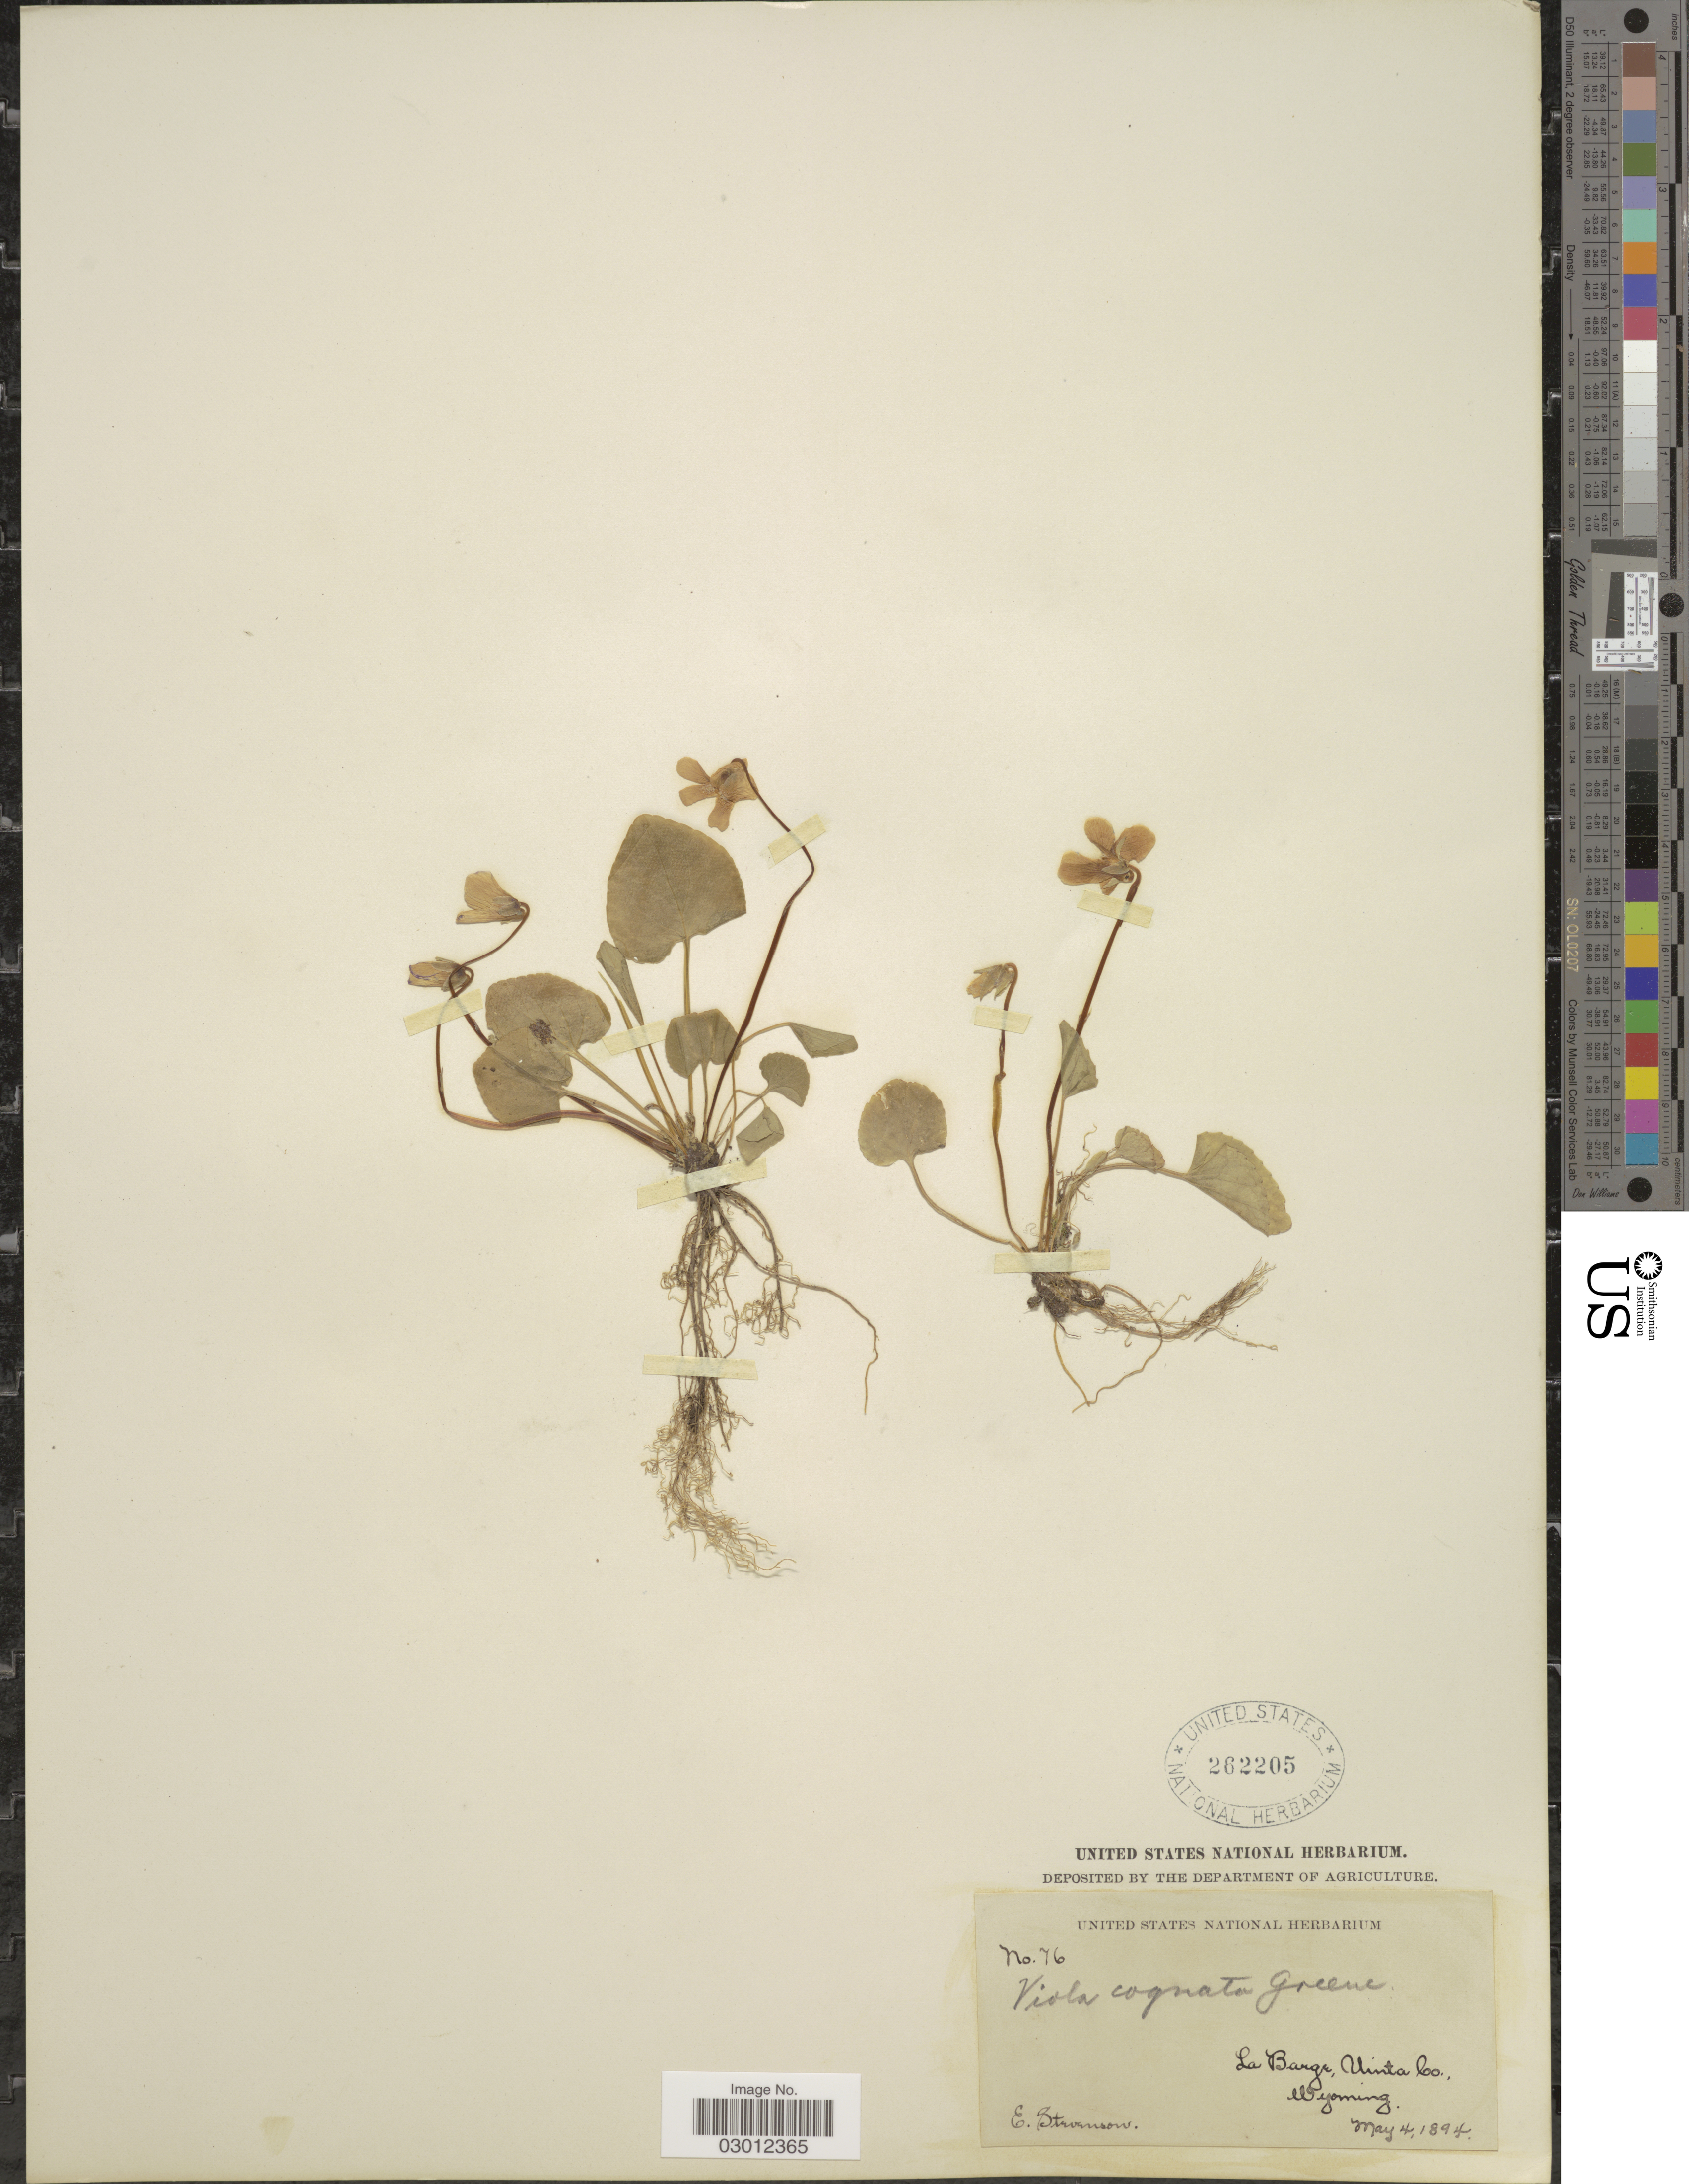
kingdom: Plantae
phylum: Tracheophyta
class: Magnoliopsida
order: Malpighiales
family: Violaceae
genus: Viola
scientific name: Viola nephrophylla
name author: Greene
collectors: E. Stevenson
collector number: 76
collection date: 1894-05-04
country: United States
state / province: Wyoming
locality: La Barge, Uinta Co.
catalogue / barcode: US 262205